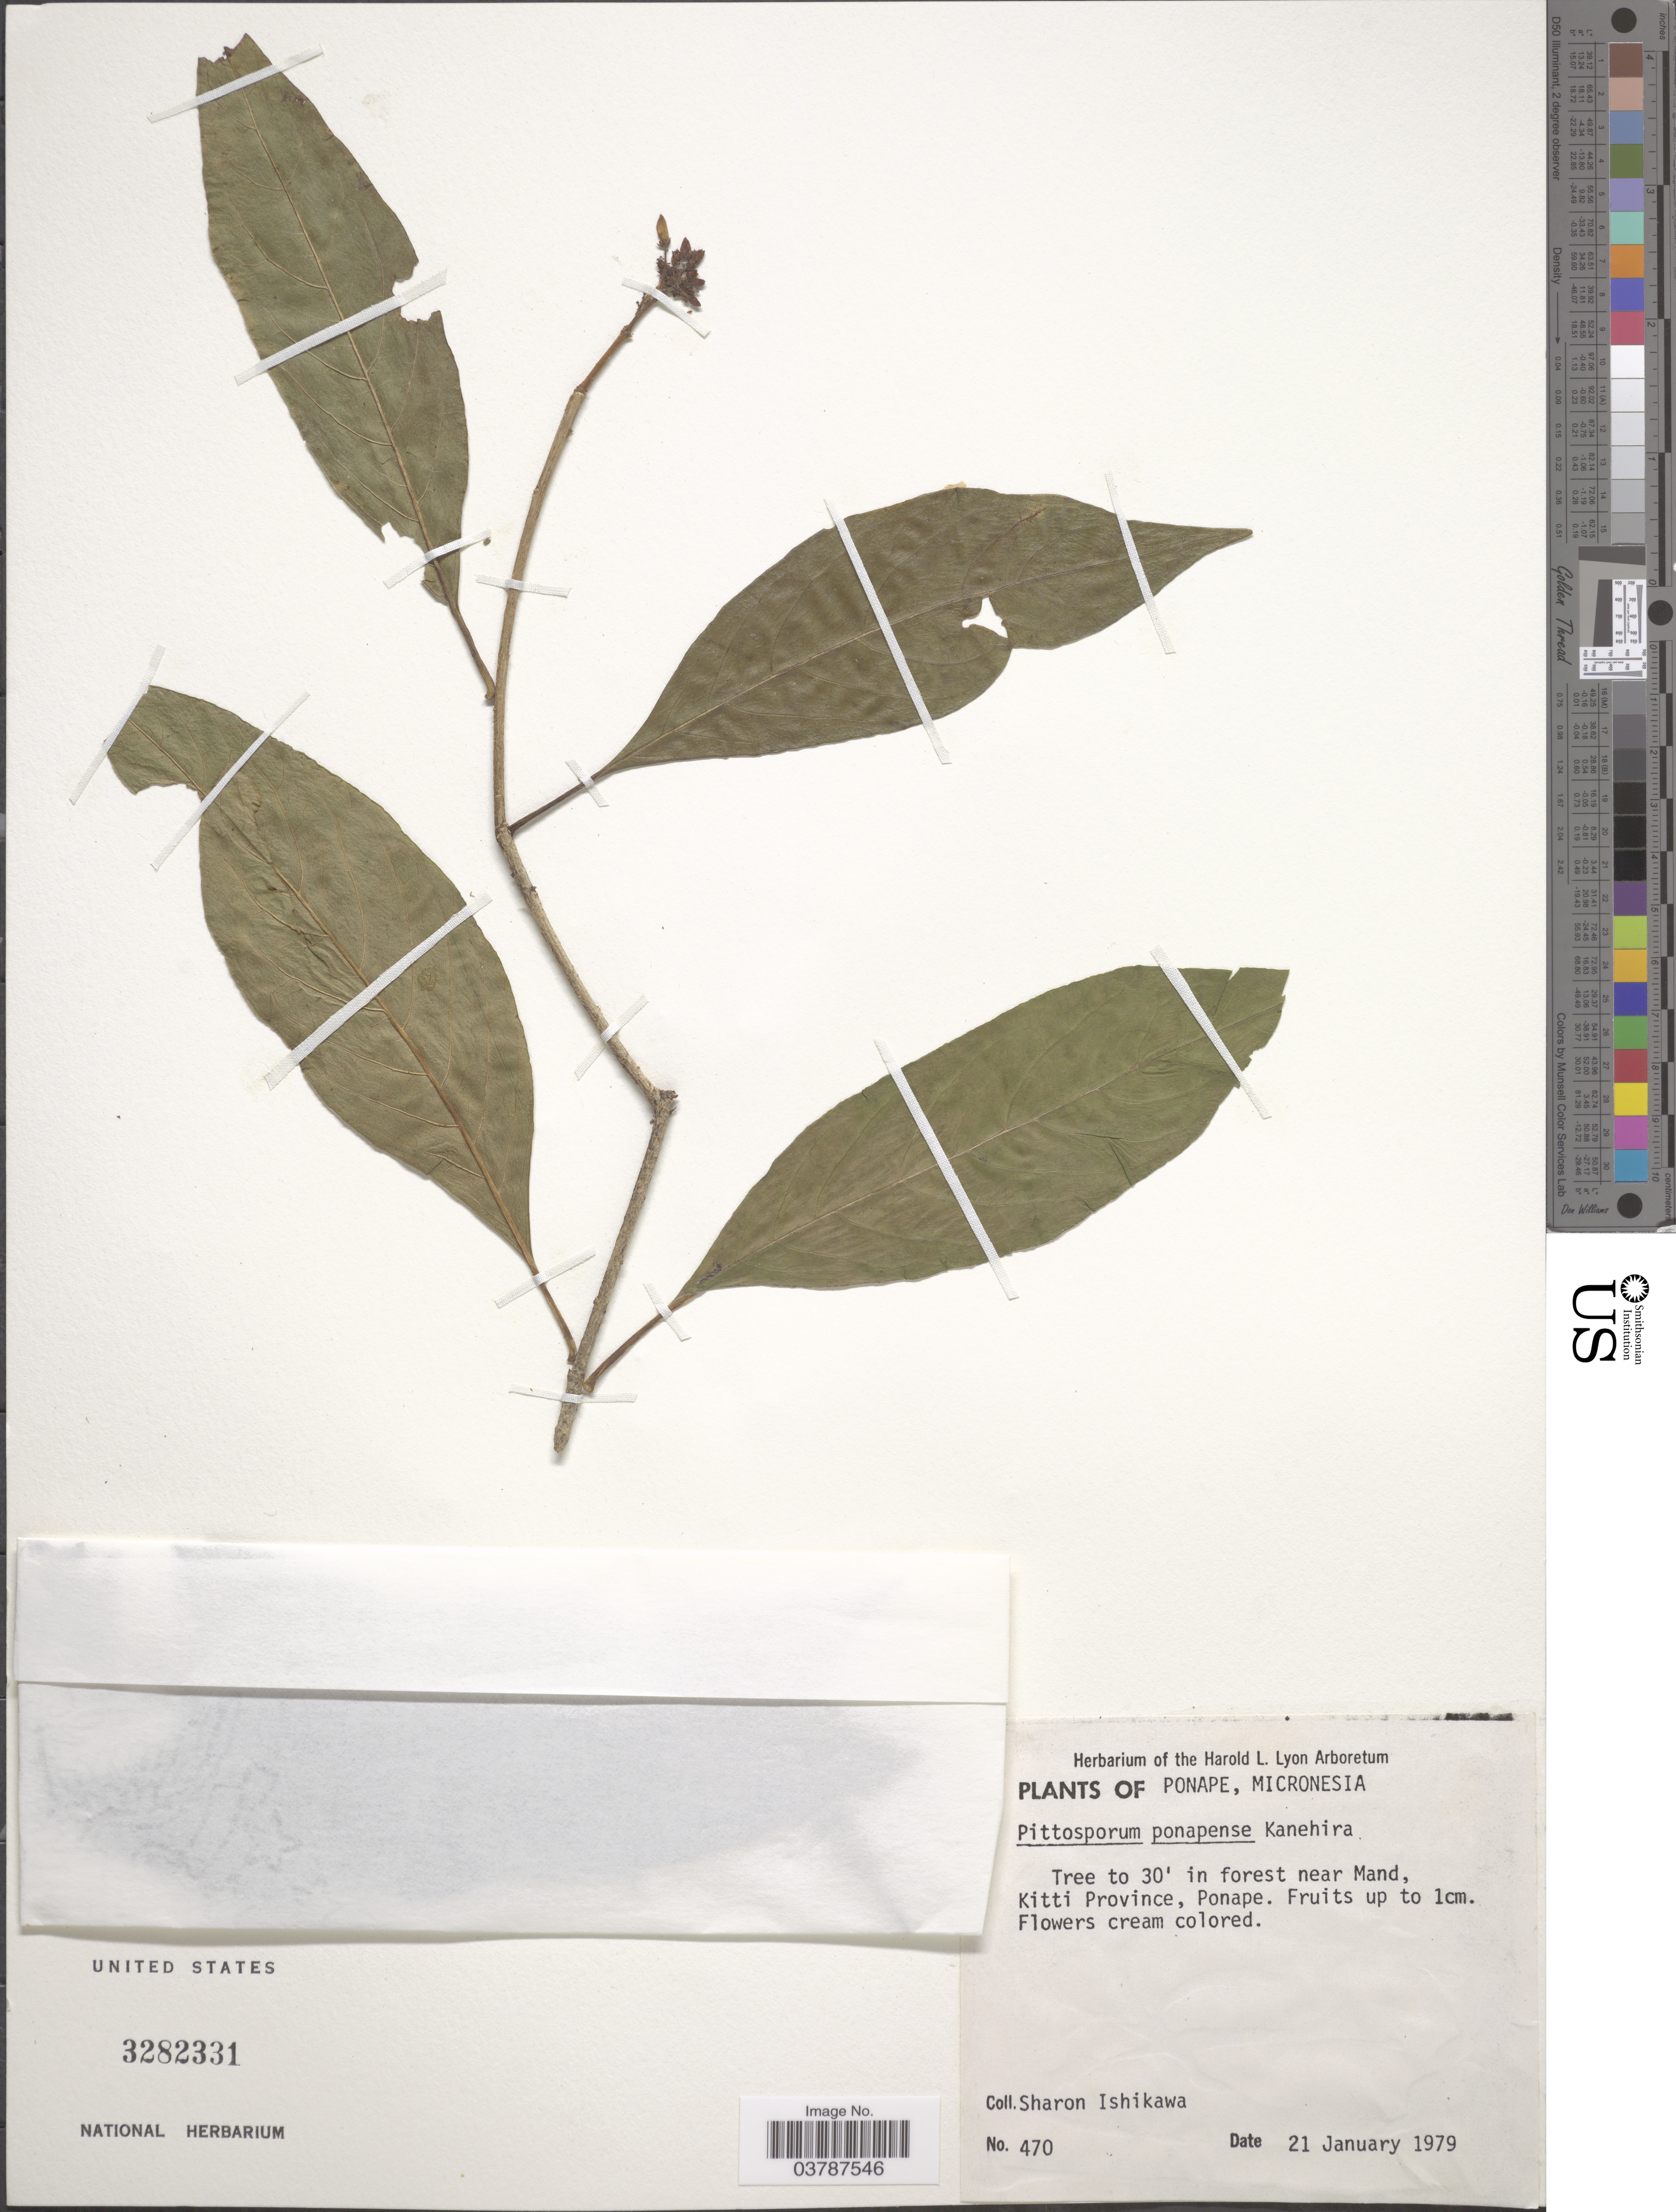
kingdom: Plantae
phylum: Tracheophyta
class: Magnoliopsida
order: Apiales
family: Pittosporaceae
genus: Pittosporum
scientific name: Pittosporum ponapense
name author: Kaneh.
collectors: S. Ishikawa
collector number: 470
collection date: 1979-01-21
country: Micronesia, Federated States of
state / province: Pohnpei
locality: Ponape, Micronesia. In forest near Mand, Kitti Province.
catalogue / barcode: US 3282331